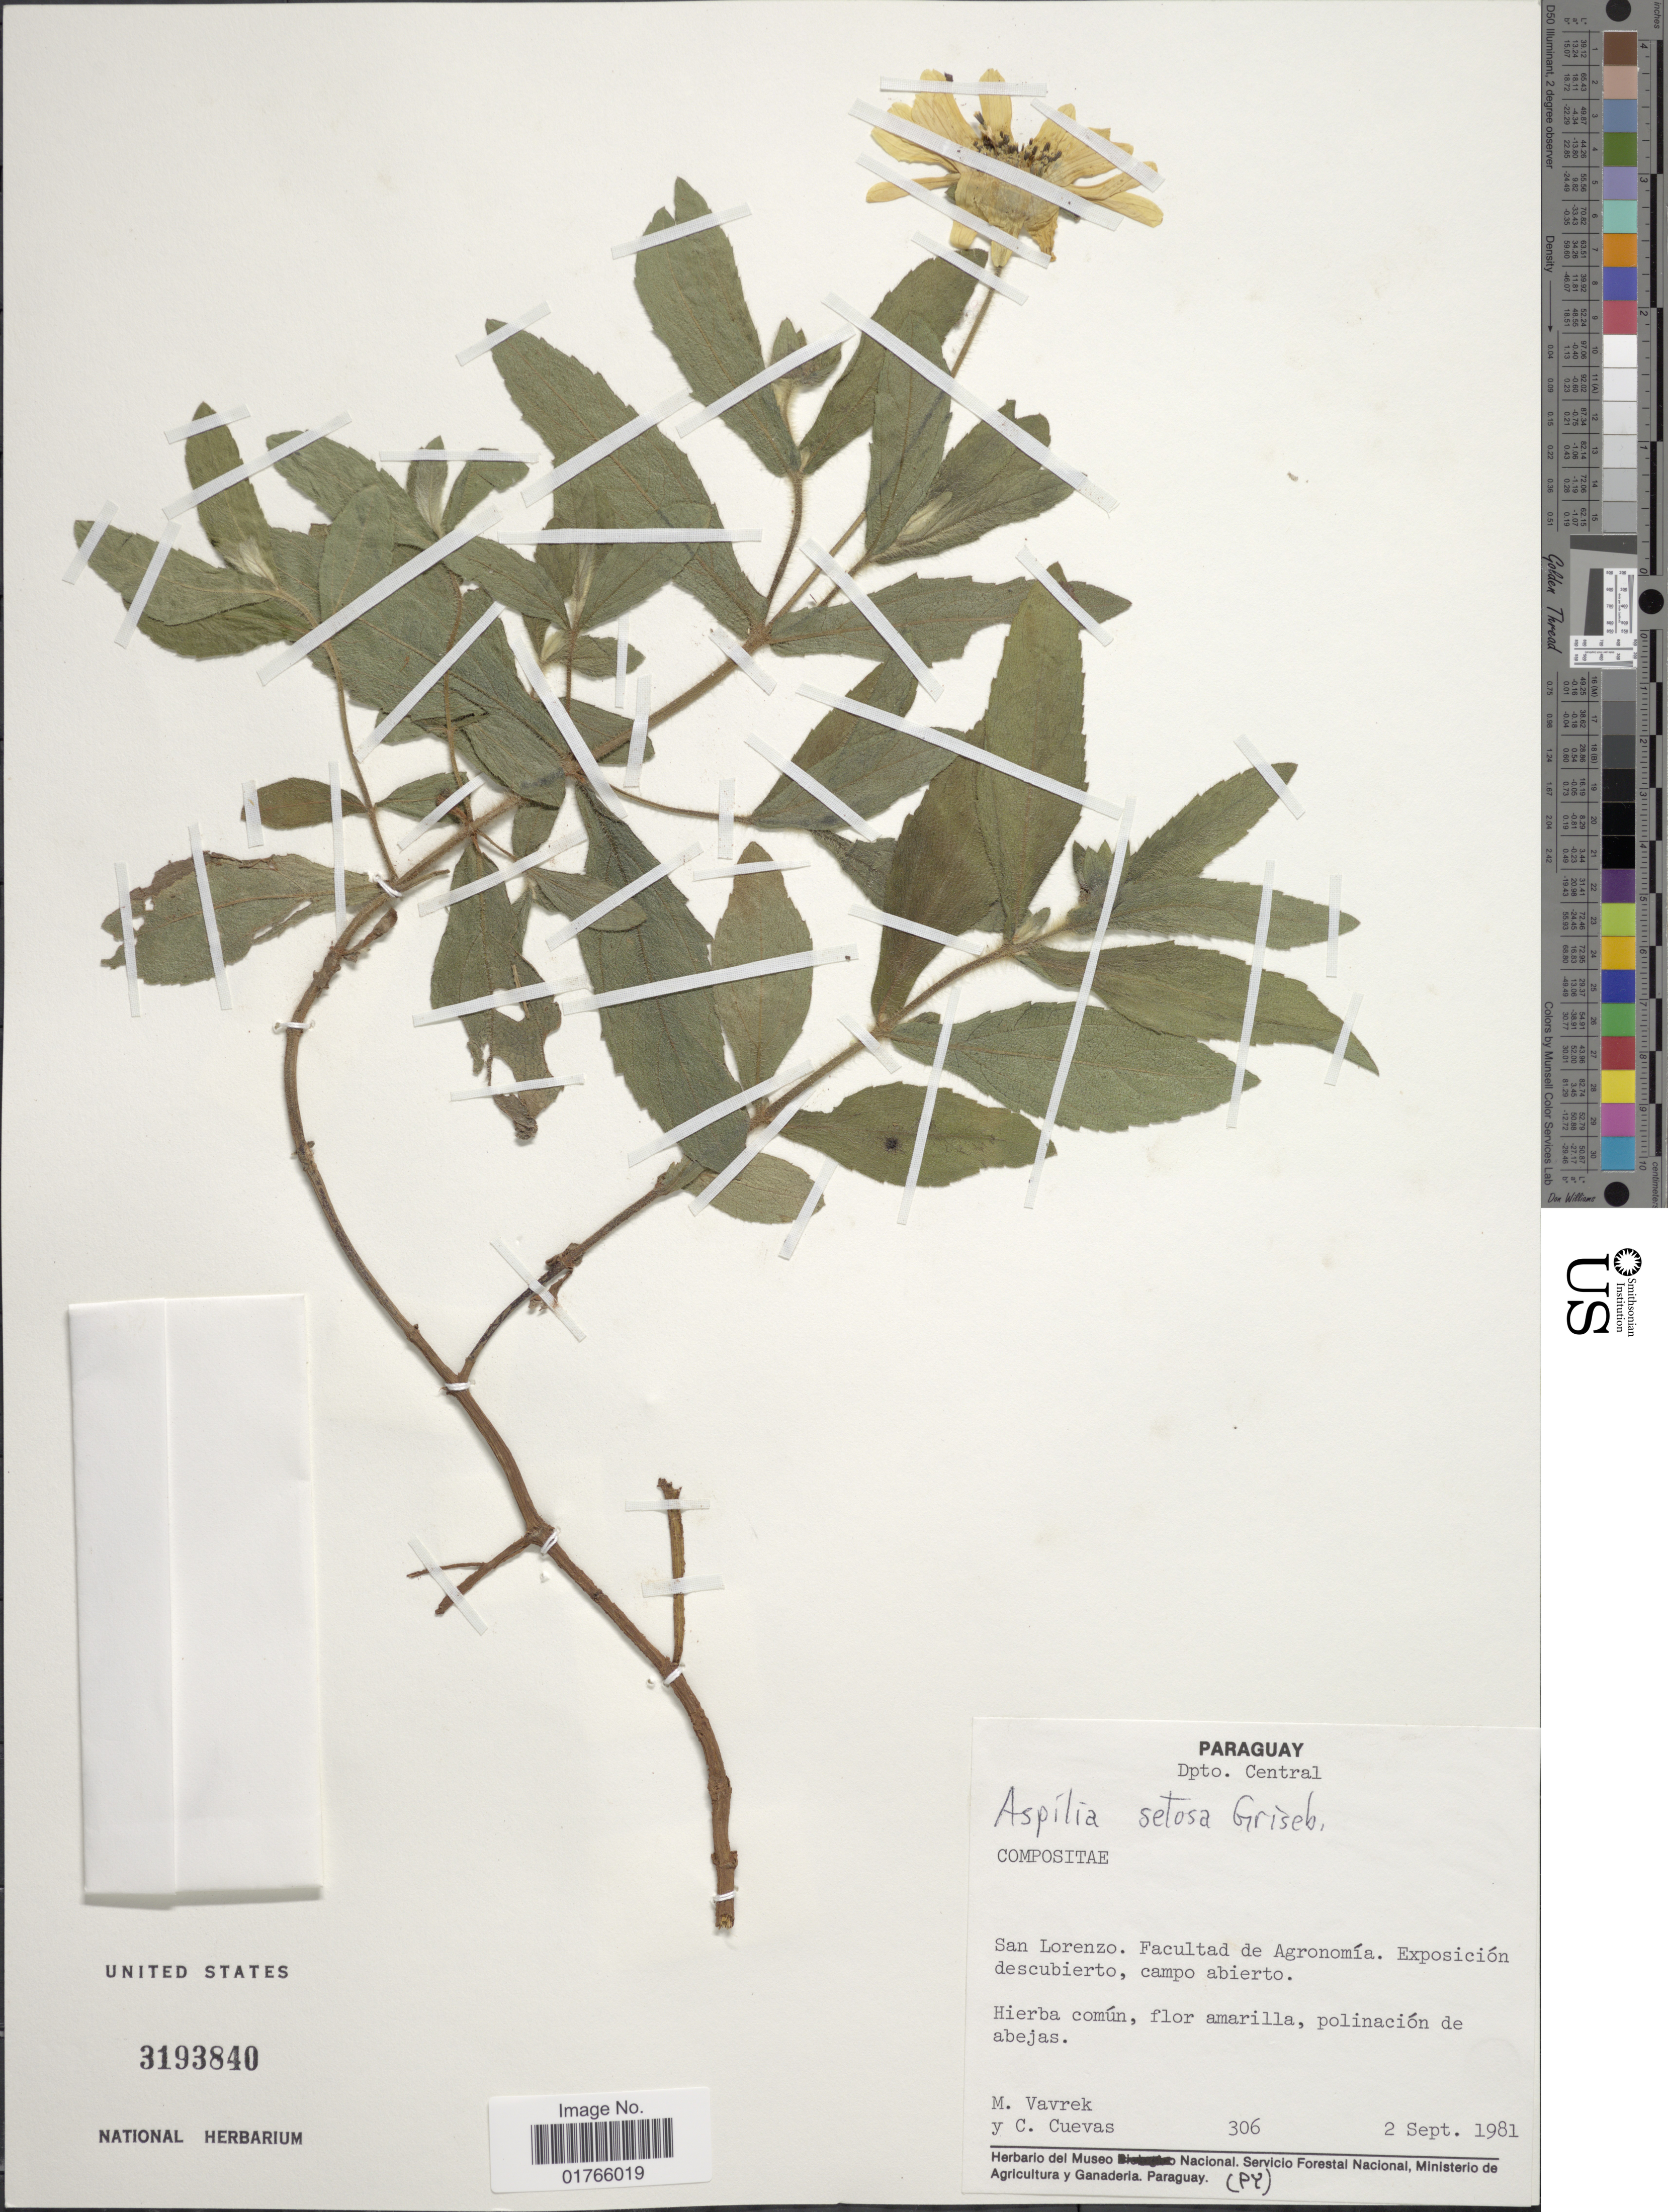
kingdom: Plantae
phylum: Tracheophyta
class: Magnoliopsida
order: Asterales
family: Asteraceae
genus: Aspilia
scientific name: Aspilia setosa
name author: Griseb.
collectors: M. Vavrek & C. Cuevas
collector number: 306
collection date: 1981-09-02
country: Paraguay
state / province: Central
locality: San Lorenzo, Facultad de Agronomia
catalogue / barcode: US 3193840